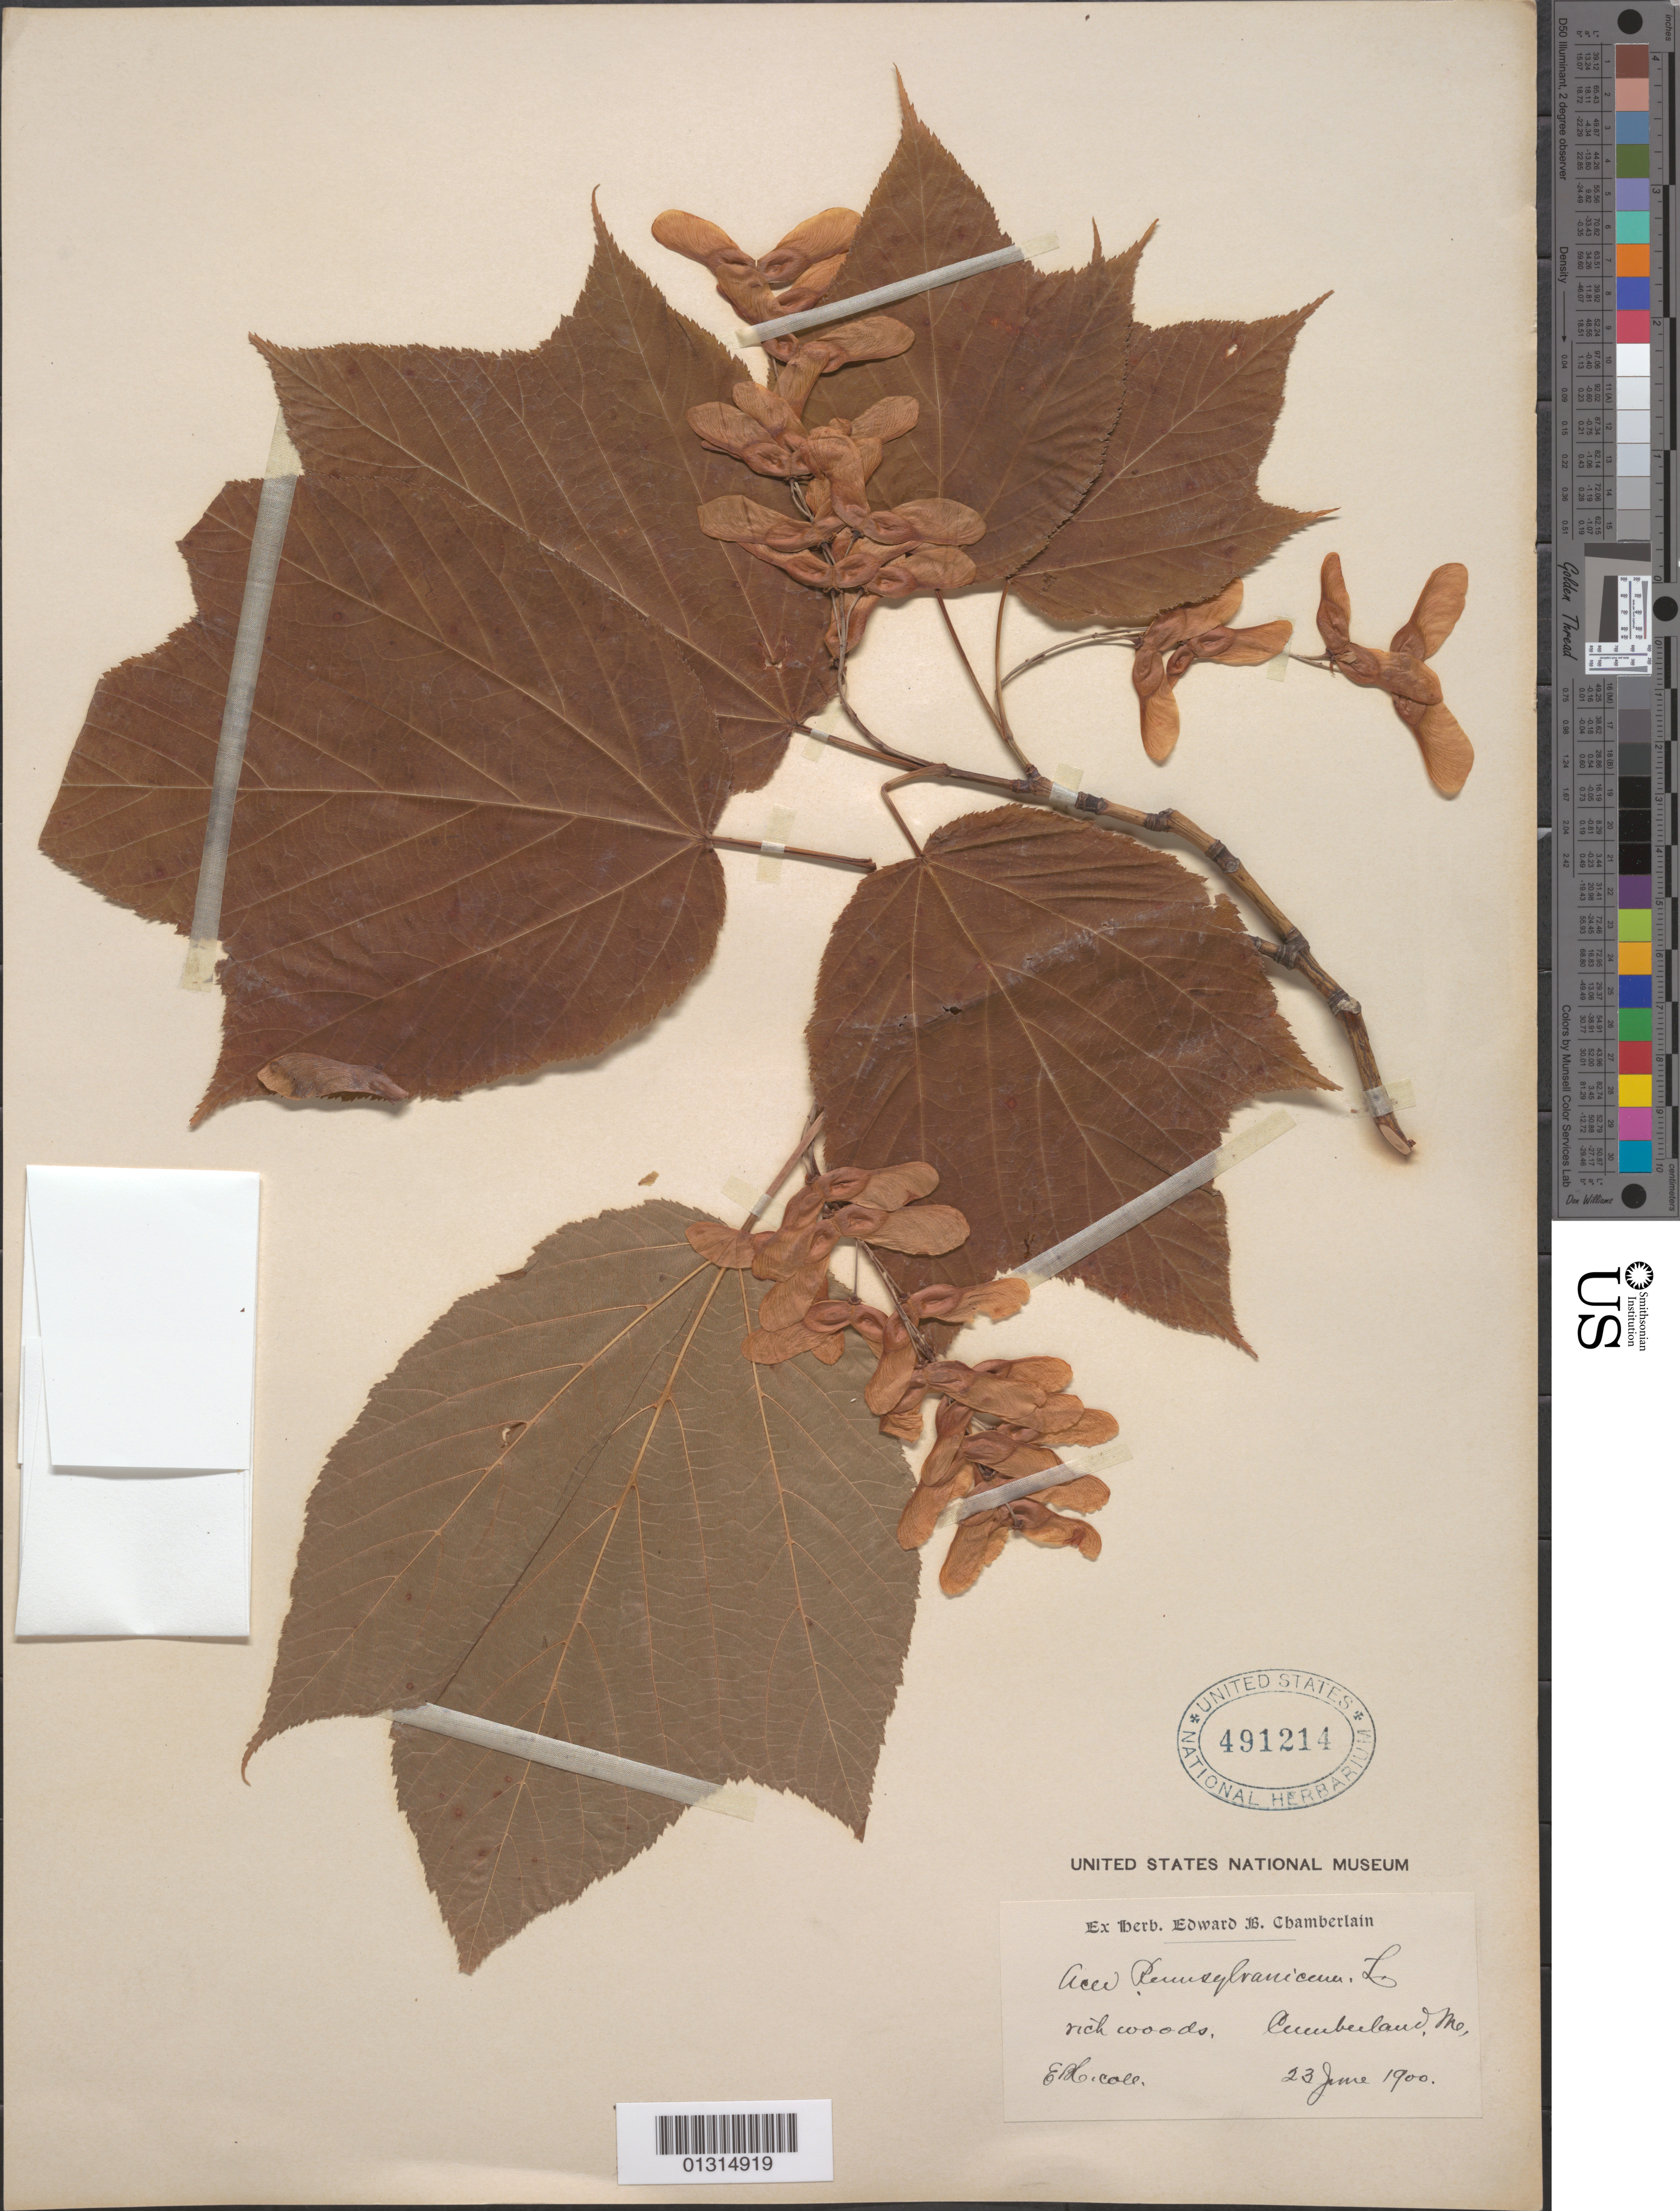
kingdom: Plantae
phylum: Tracheophyta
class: Magnoliopsida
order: Sapindales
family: Sapindaceae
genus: Acer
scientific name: Acer pensylvanicum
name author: L.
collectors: E. Chamberlain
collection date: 1900-06-23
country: United States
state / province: Maine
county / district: Cumberland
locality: Cumberland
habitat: Rich woods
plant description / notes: State not clear -- looks like "Me" for Maine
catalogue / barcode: US 491214